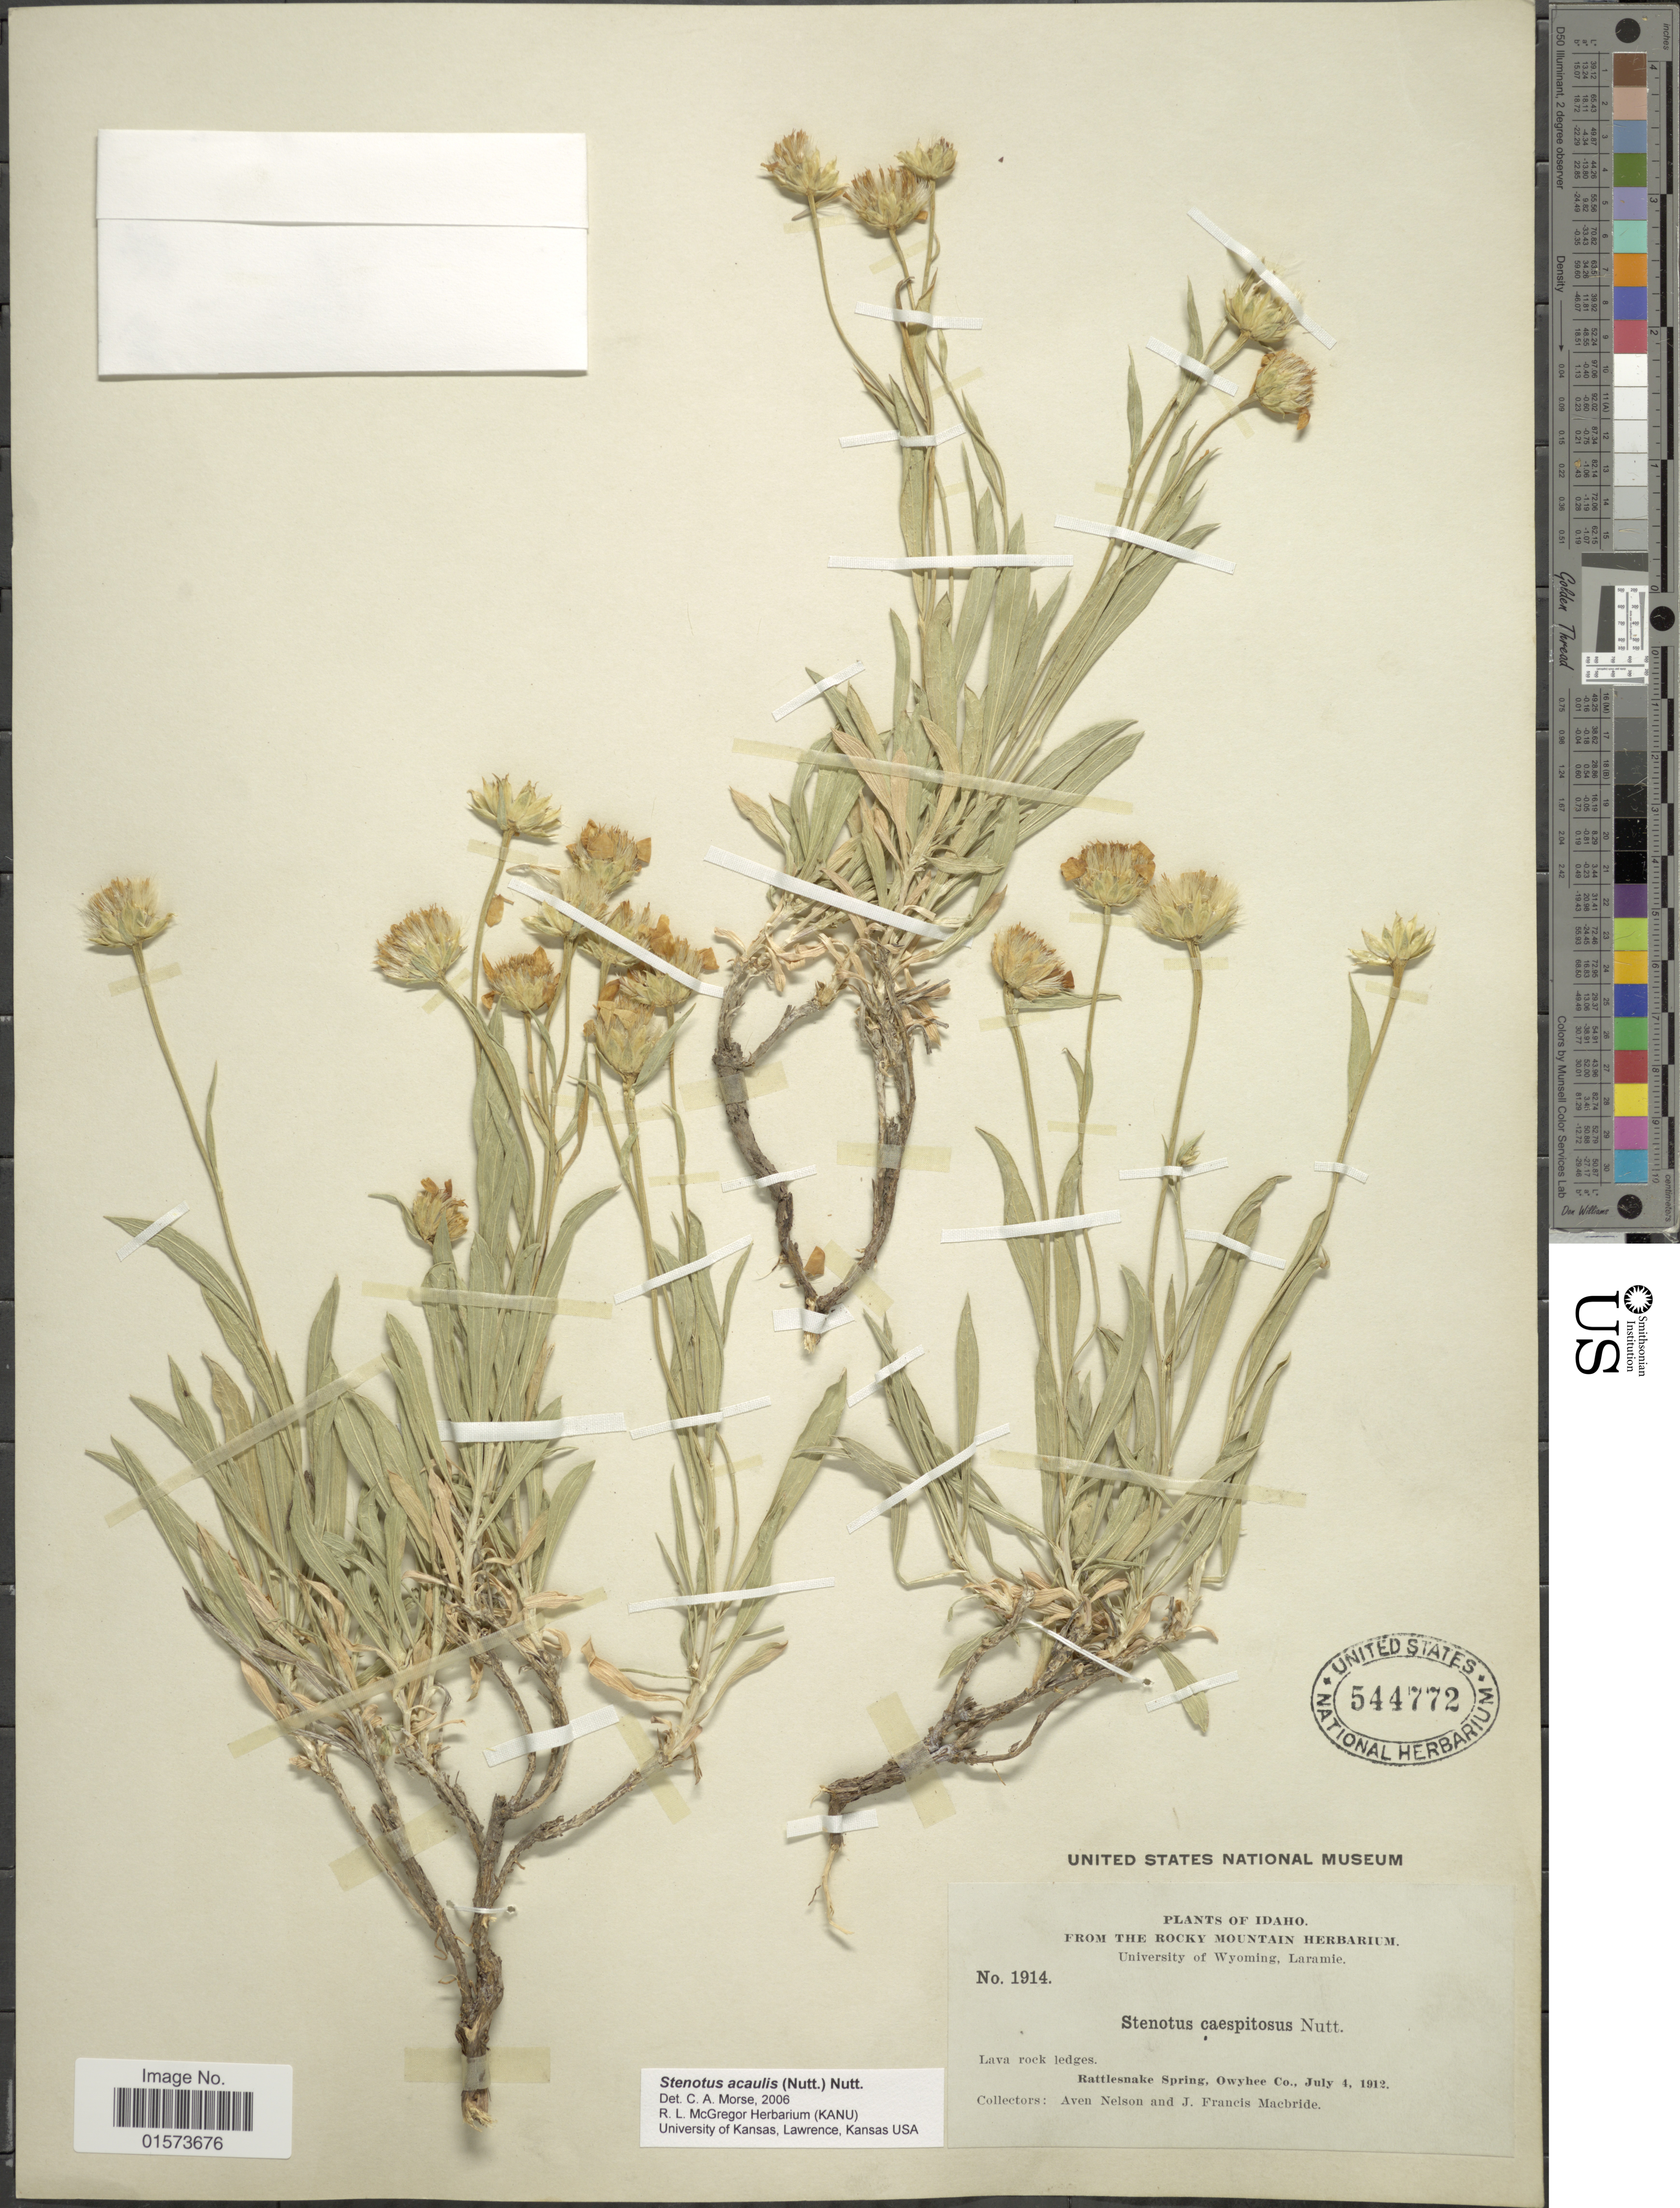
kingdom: Plantae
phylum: Tracheophyta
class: Magnoliopsida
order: Asterales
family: Asteraceae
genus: Stenotus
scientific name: Stenotus acaulis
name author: (Nutt.) Nutt.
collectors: A. Nelson & J. F. Macbride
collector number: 1914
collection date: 1912-07-04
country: United States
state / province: Idaho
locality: Lava rock ledges, Rattlesnake Spring, Owyhee Co.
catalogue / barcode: US 544772